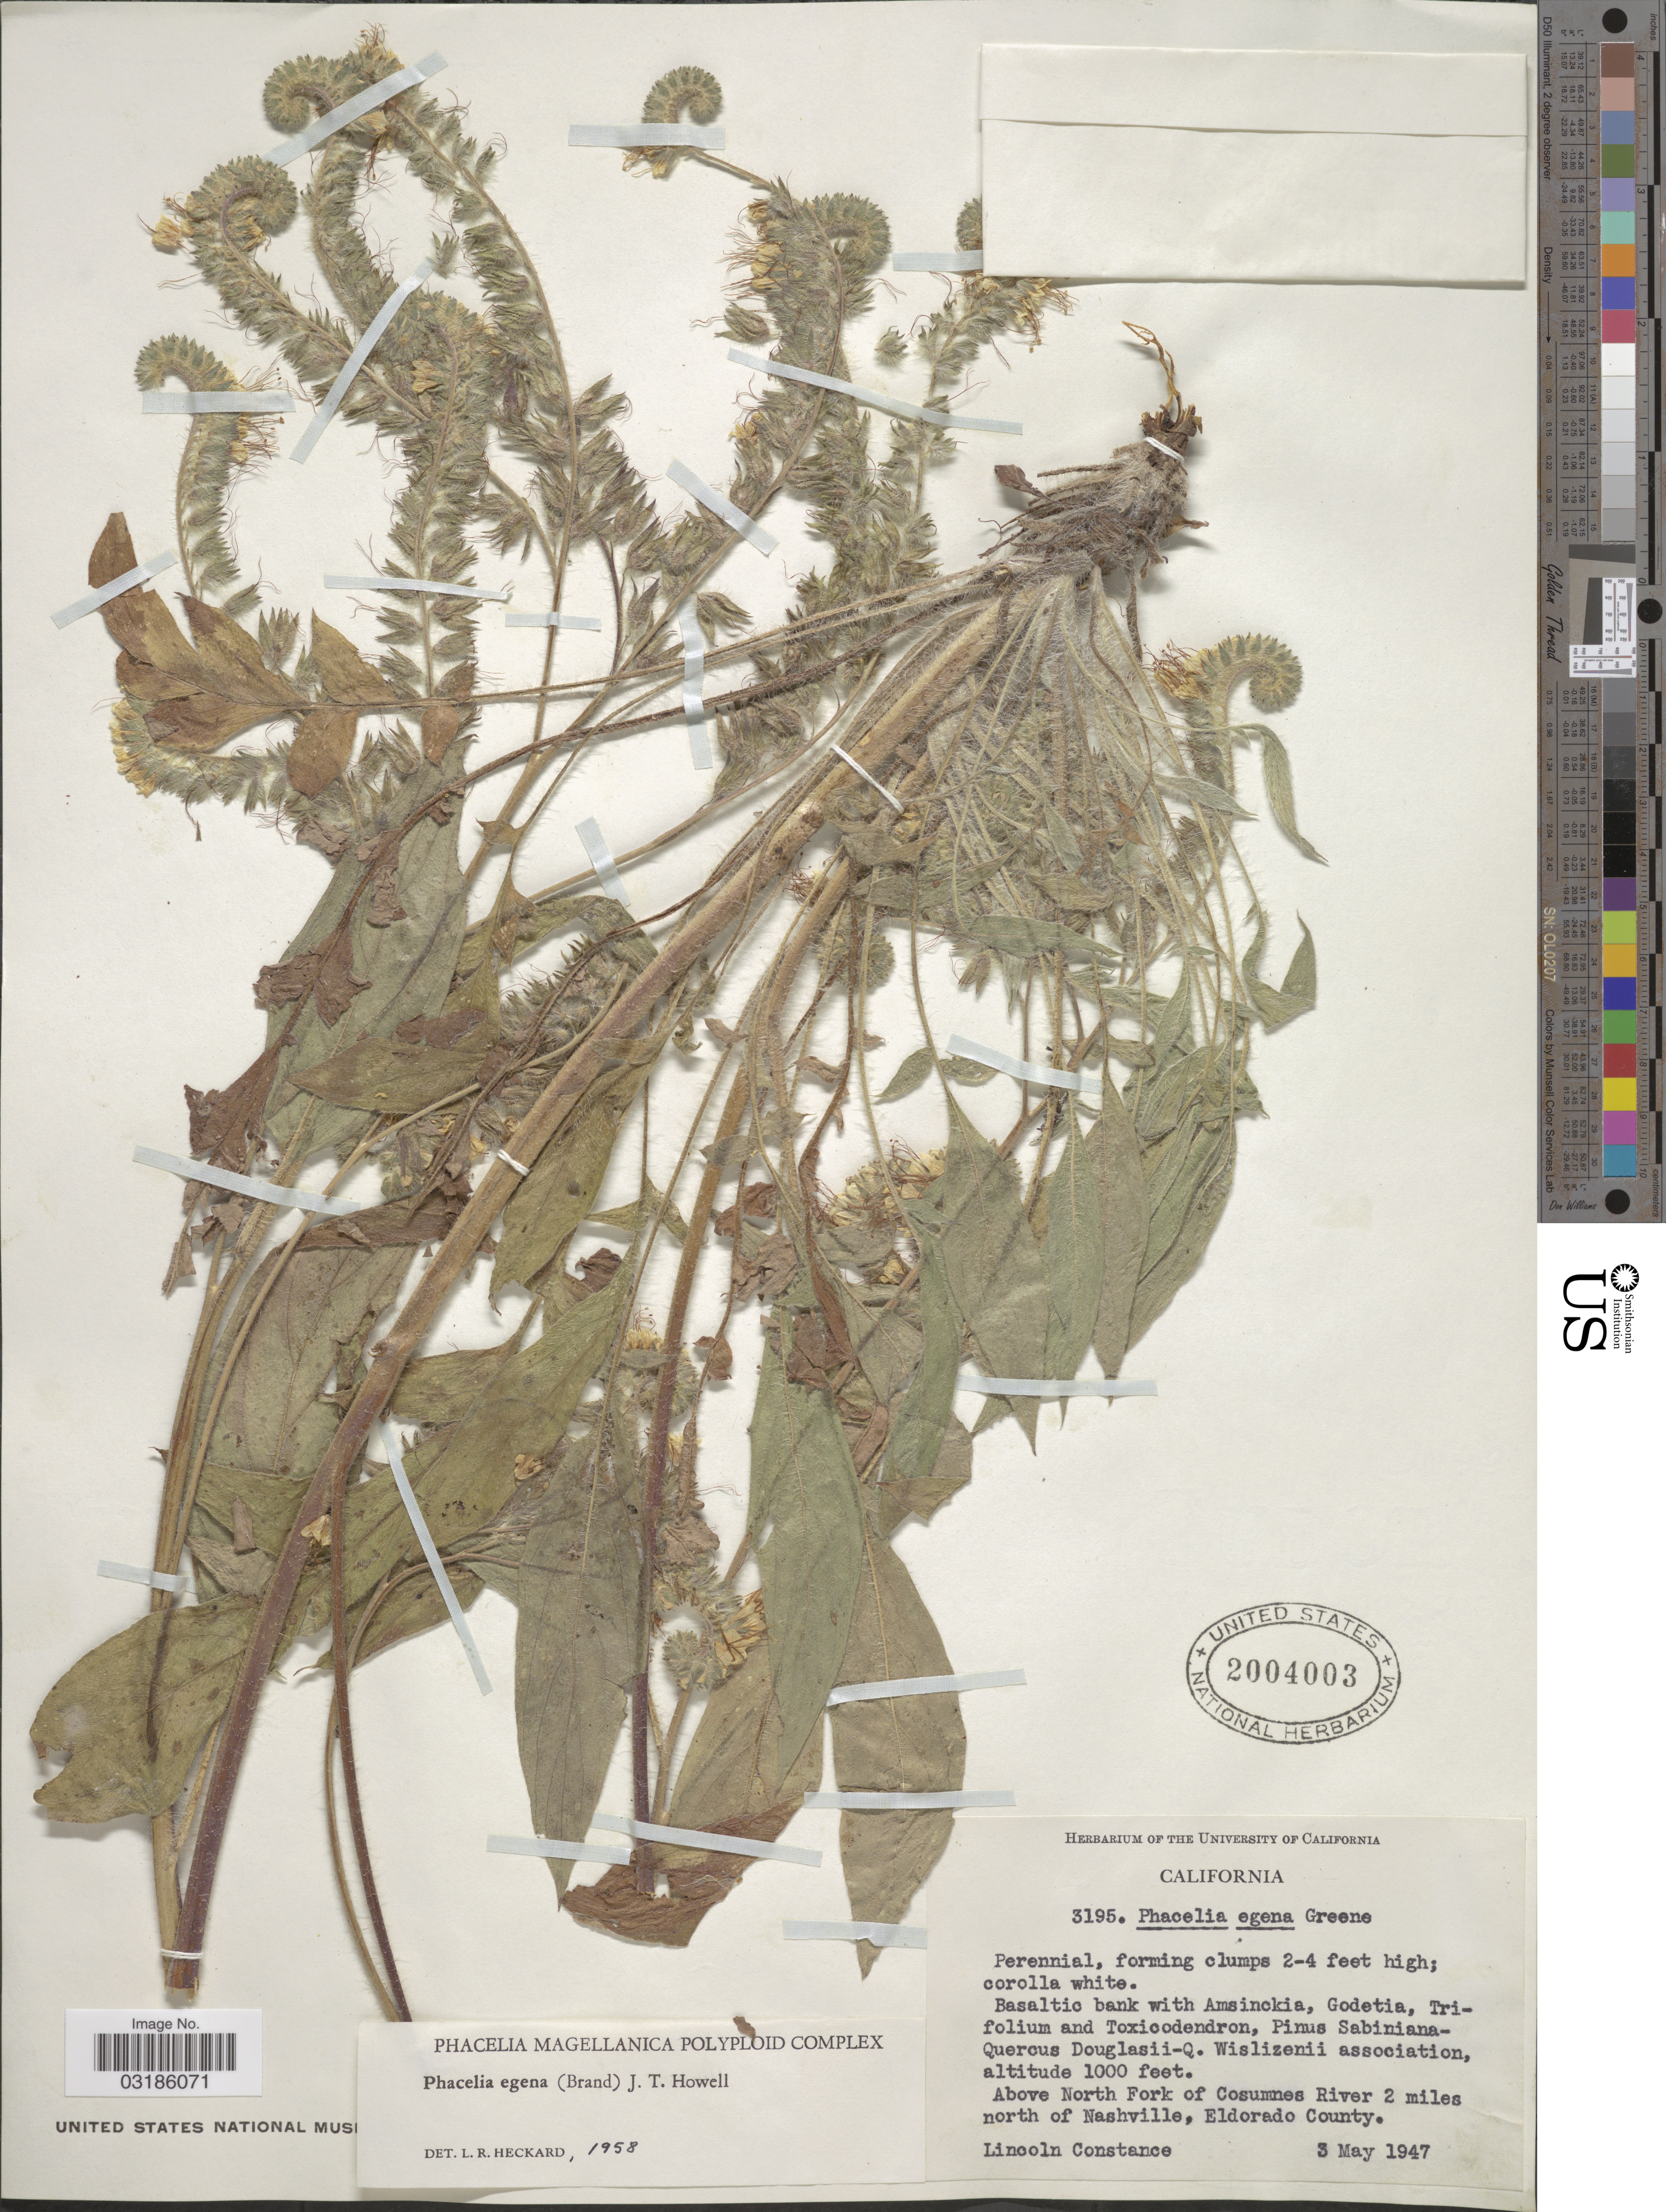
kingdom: Plantae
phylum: Tracheophyta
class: Magnoliopsida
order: Boraginales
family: Hydrophyllaceae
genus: Phacelia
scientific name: Phacelia egena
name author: (Brand) Howell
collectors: L. Constance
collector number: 3195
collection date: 1947-05-03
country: United States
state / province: California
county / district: El Dorado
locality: Above North Fork of Cosumnes River 2 miles north of Nashville, Eldorado County.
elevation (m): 305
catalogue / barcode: US 2004003